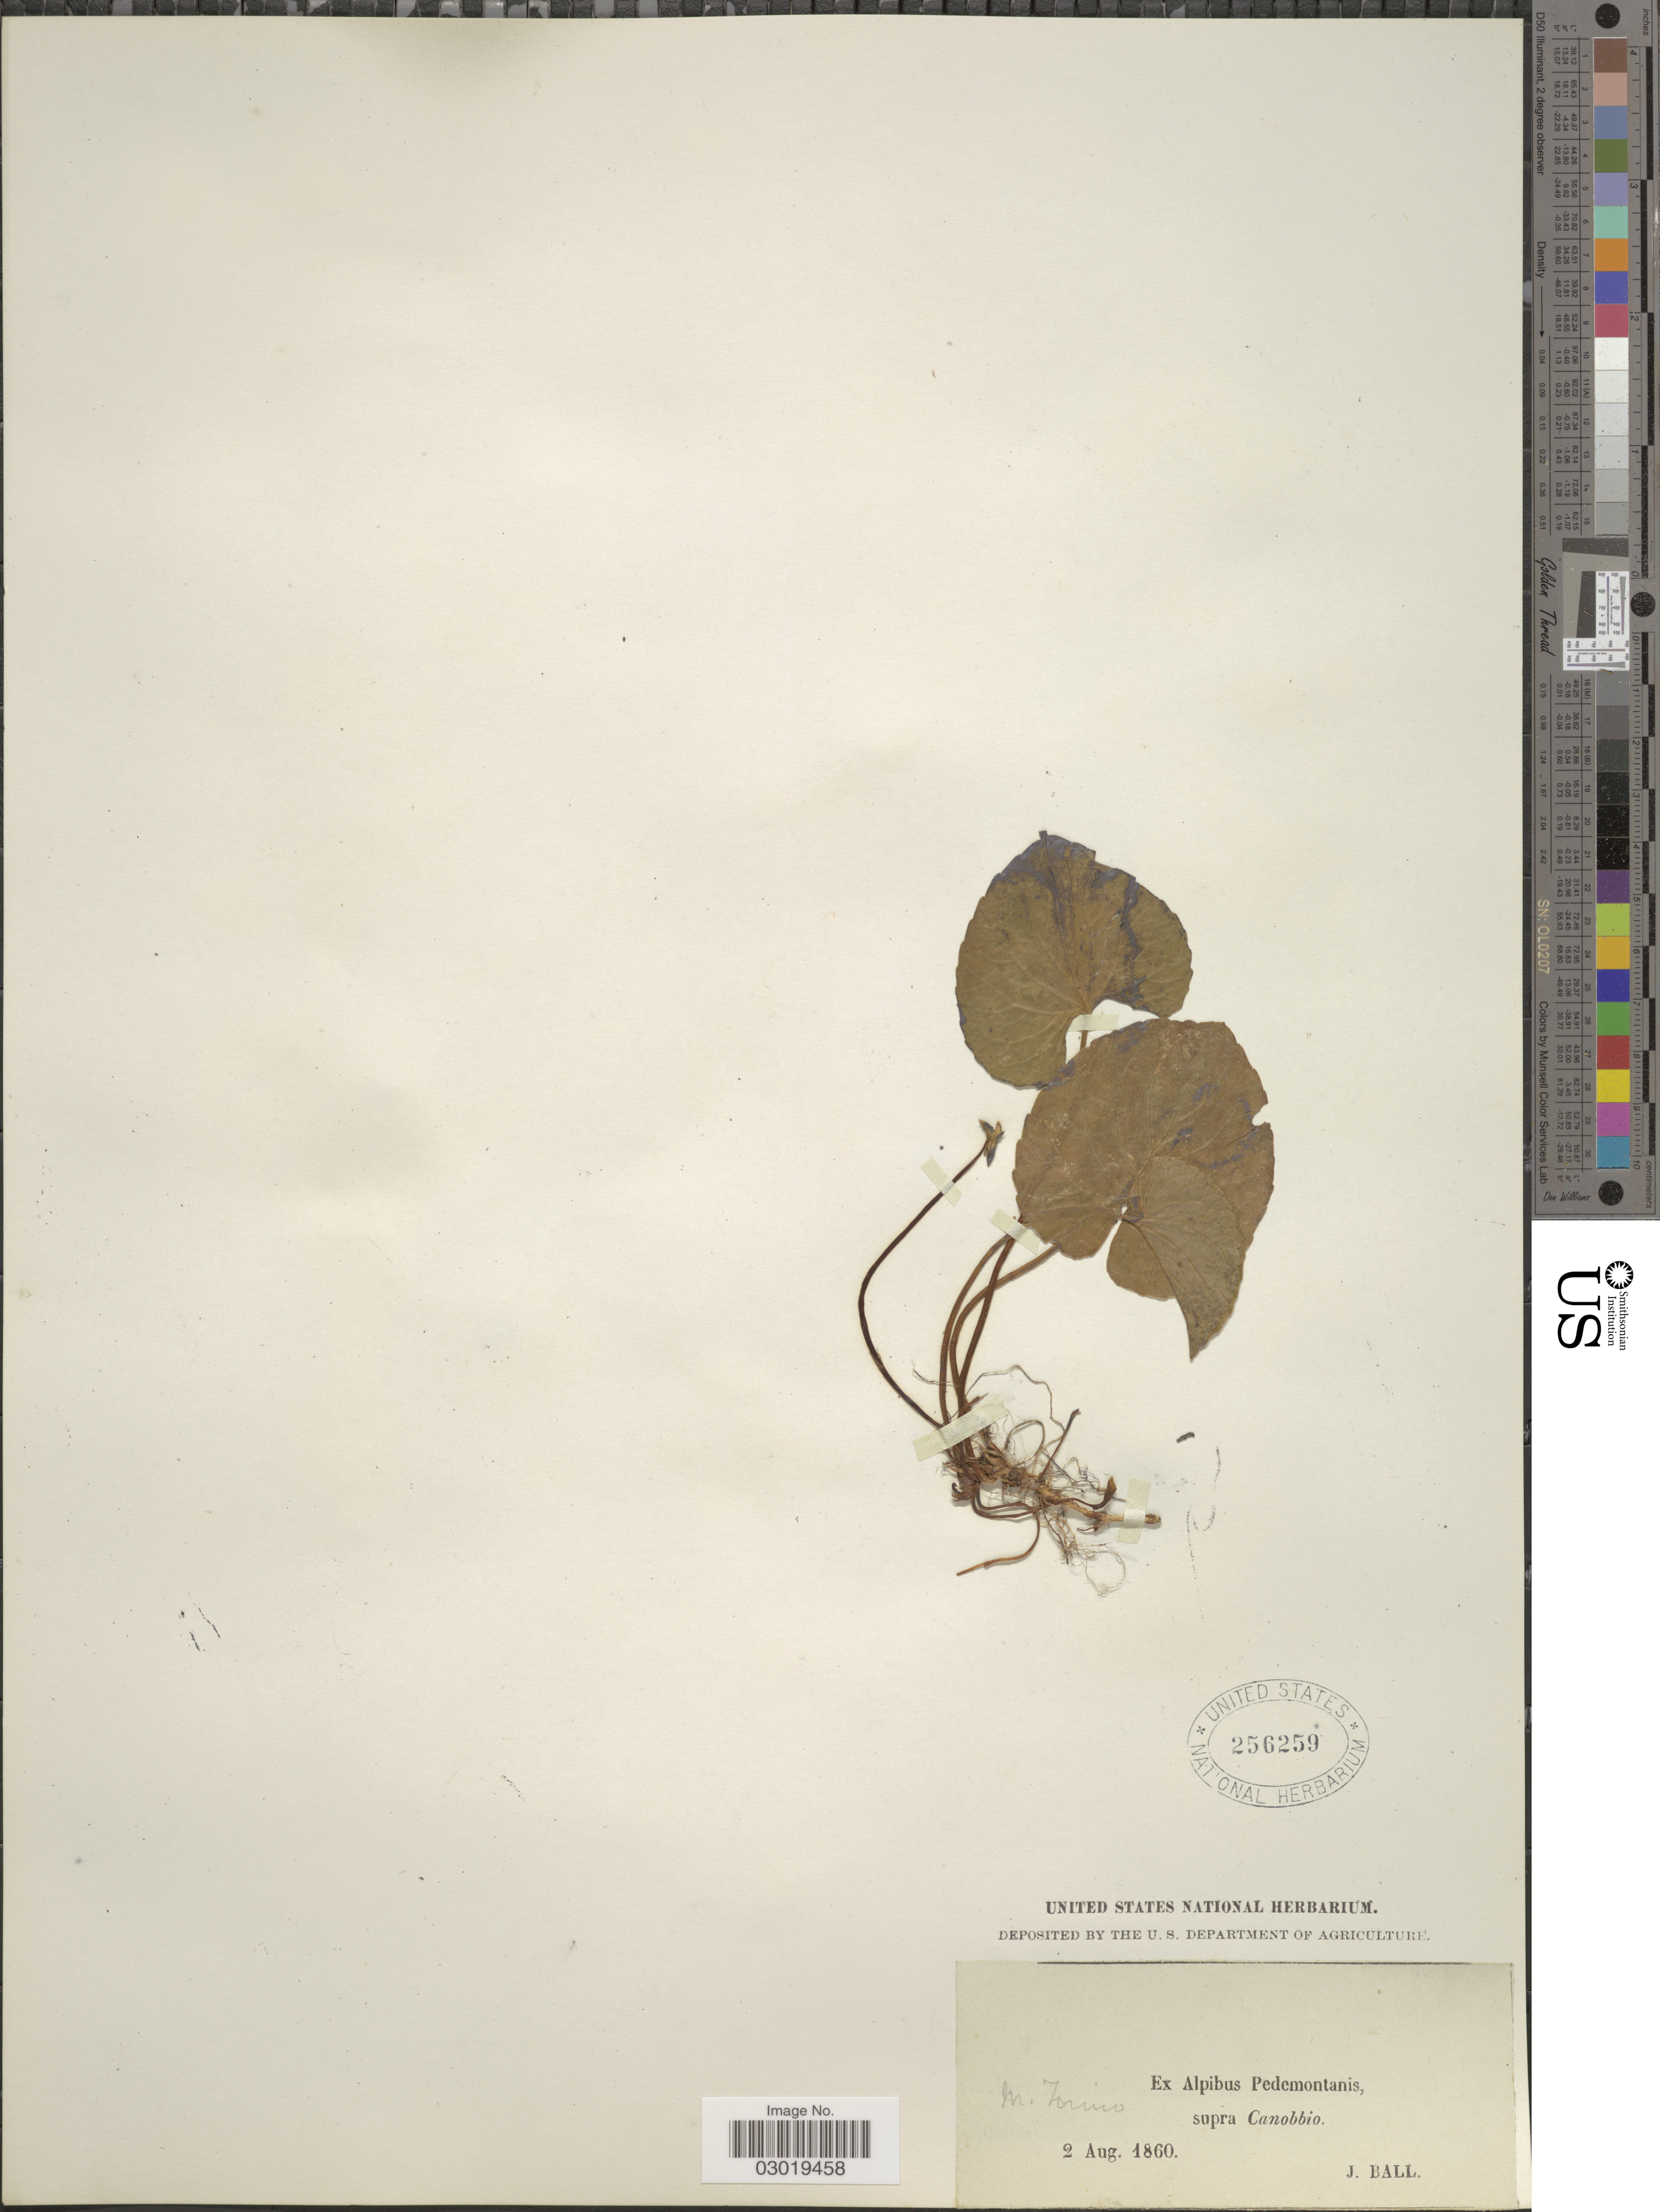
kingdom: Plantae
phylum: Tracheophyta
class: Magnoliopsida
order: Malpighiales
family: Violaceae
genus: Viola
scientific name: Viola sp.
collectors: J. Ball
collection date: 1860-08-02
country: Italy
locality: Ex Alpibus Pedemontanis, supra Canobbio.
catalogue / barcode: US 256259